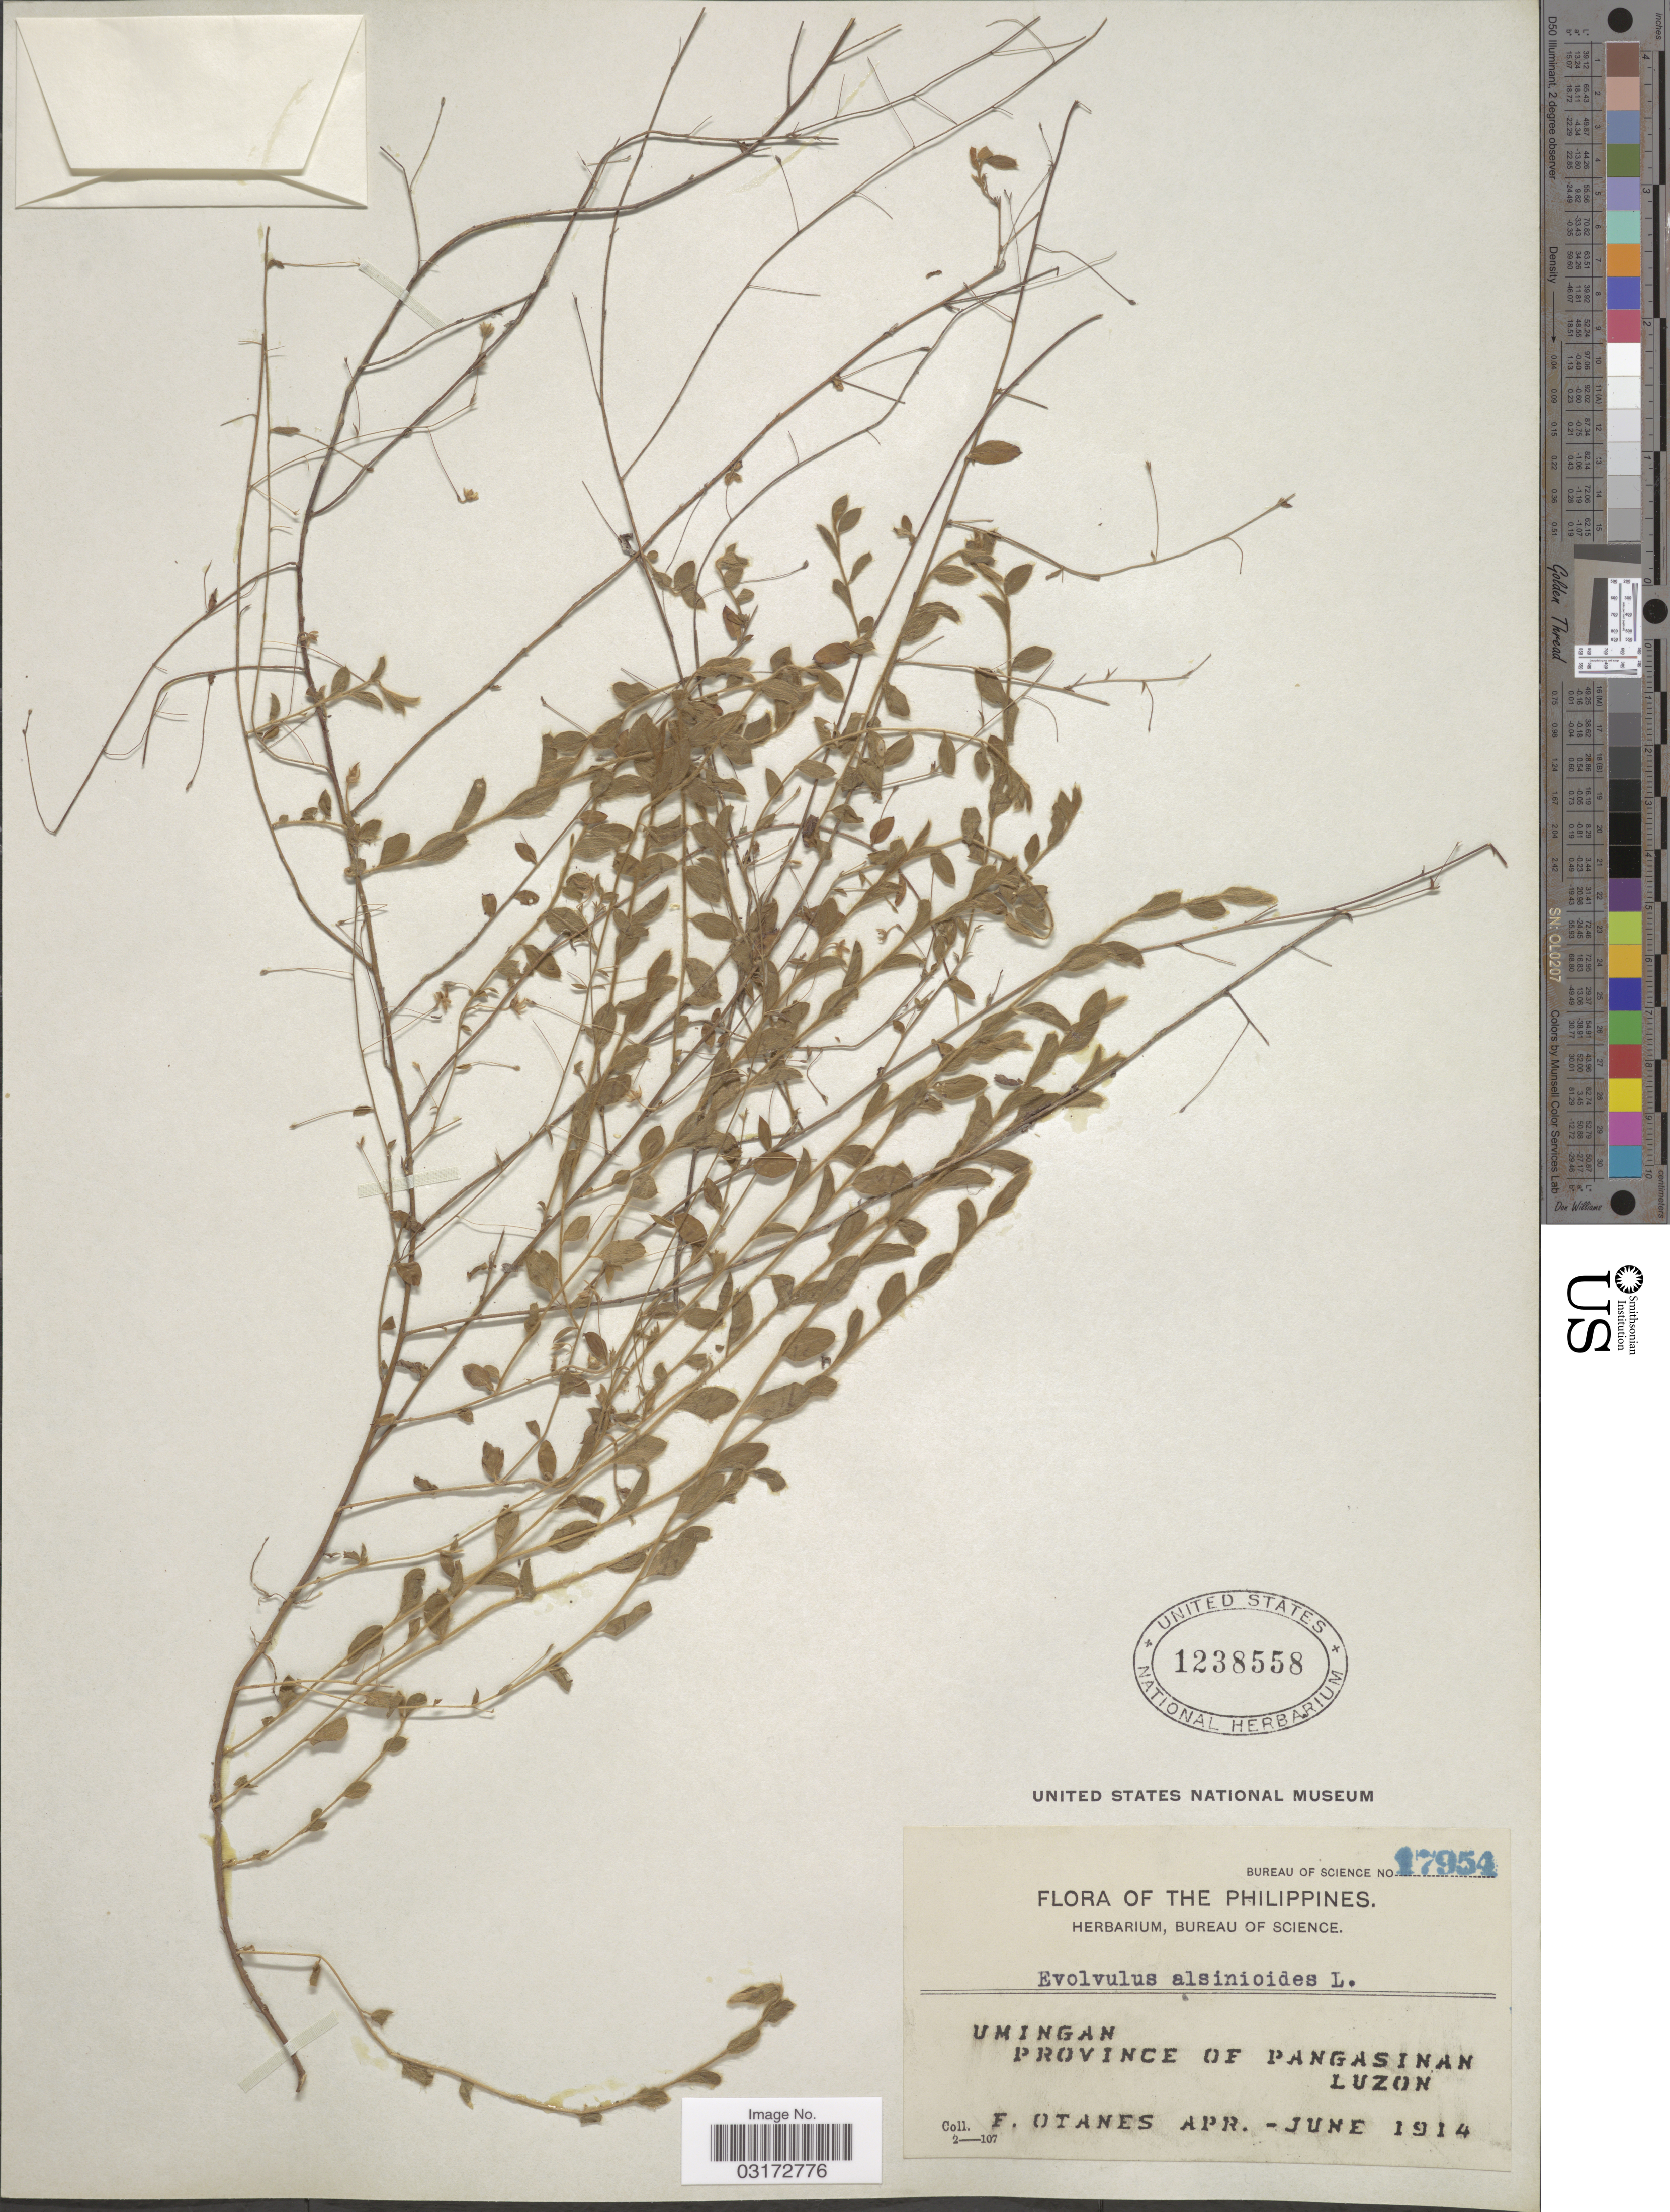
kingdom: Plantae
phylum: Tracheophyta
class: Magnoliopsida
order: Solanales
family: Convolvulaceae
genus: Evolvulus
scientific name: Evolvulus alsinoides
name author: (L.) L.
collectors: F. Q. Otanes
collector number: Bureau of Science 17954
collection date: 1914-04/1914-06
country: Philippines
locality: Umingan. Province of Pangasinan. Luzon.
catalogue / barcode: US 1238558